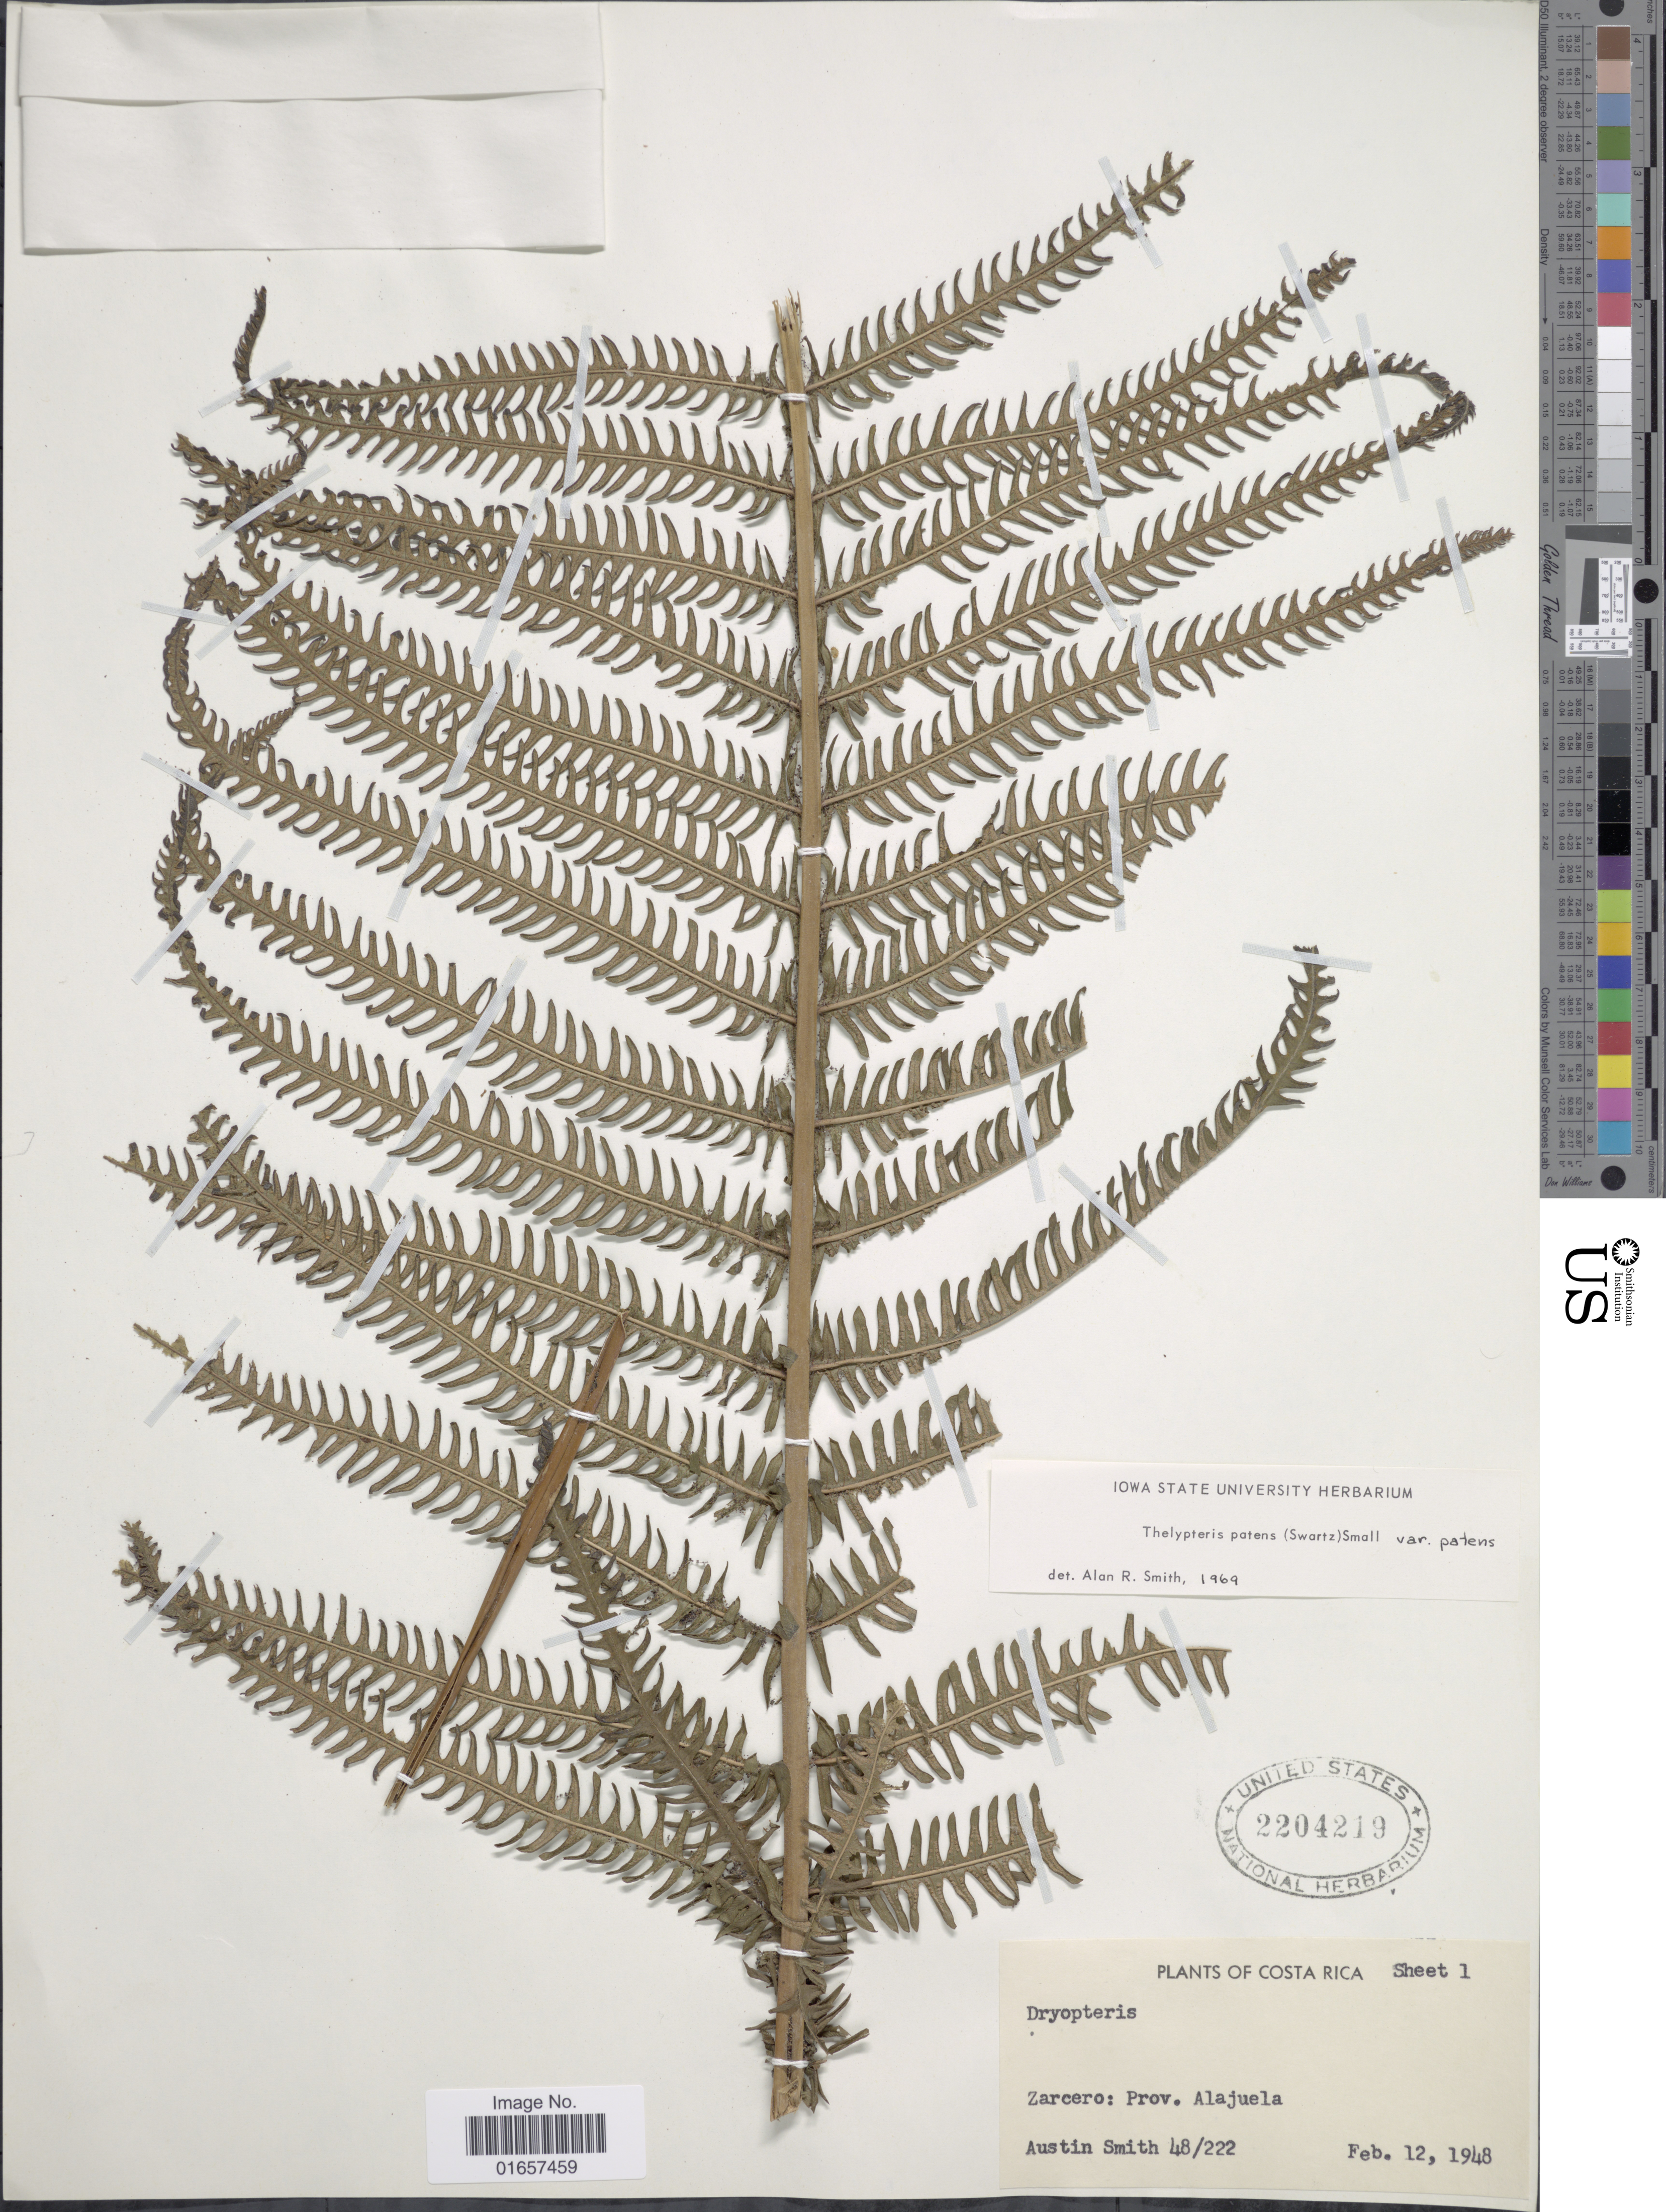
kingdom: Plantae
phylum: Tracheophyta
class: Polypodiopsida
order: Polypodiales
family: Thelypteridaceae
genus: Christella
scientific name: Christella patens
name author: (Sw.) Holttum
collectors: Aust P. Smith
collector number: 48/222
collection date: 1948-02-12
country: Costa Rica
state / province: Alajuela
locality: Costa Rica, Zarcero: Prov. Alajuela.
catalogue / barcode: US 2204219